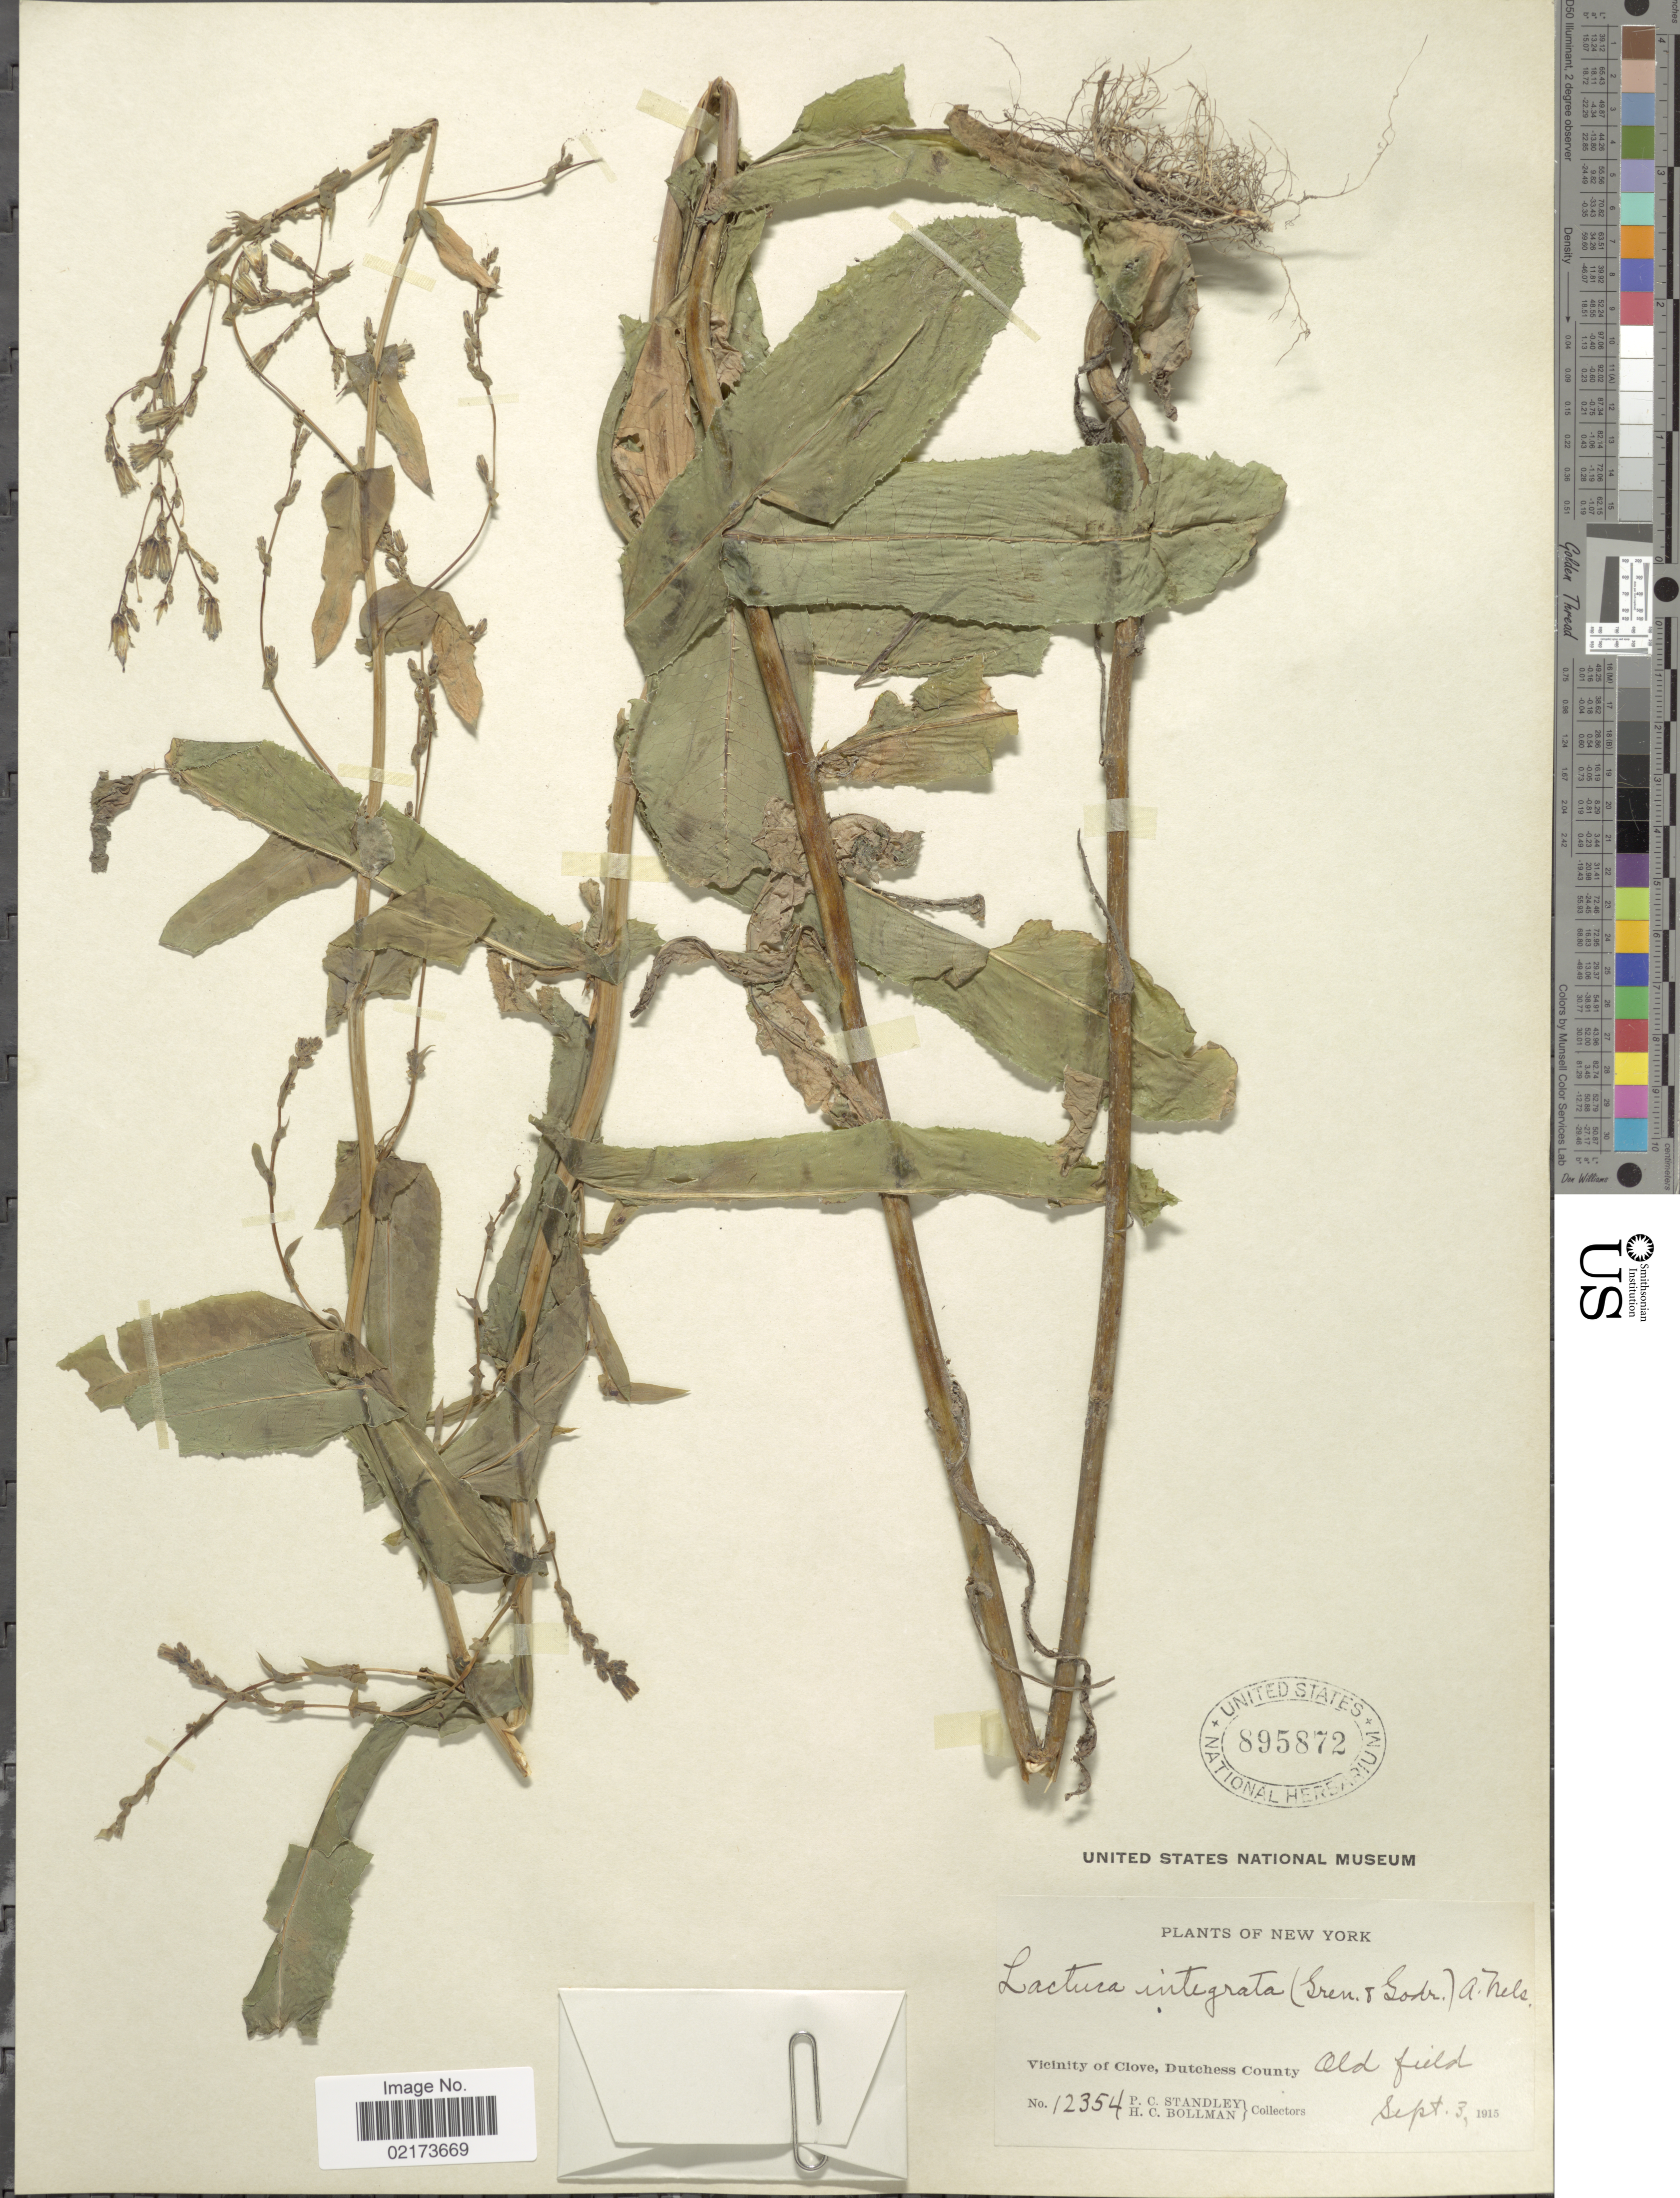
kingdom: Plantae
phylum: Tracheophyta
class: Magnoliopsida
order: Asterales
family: Asteraceae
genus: Lactuca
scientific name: Lactuca serriola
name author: L.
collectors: P. C. Standley & H. C. Bollman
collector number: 12354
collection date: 1915-09-03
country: United States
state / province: New York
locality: Vicinity of Clove, Dutchess County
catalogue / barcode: US 895872